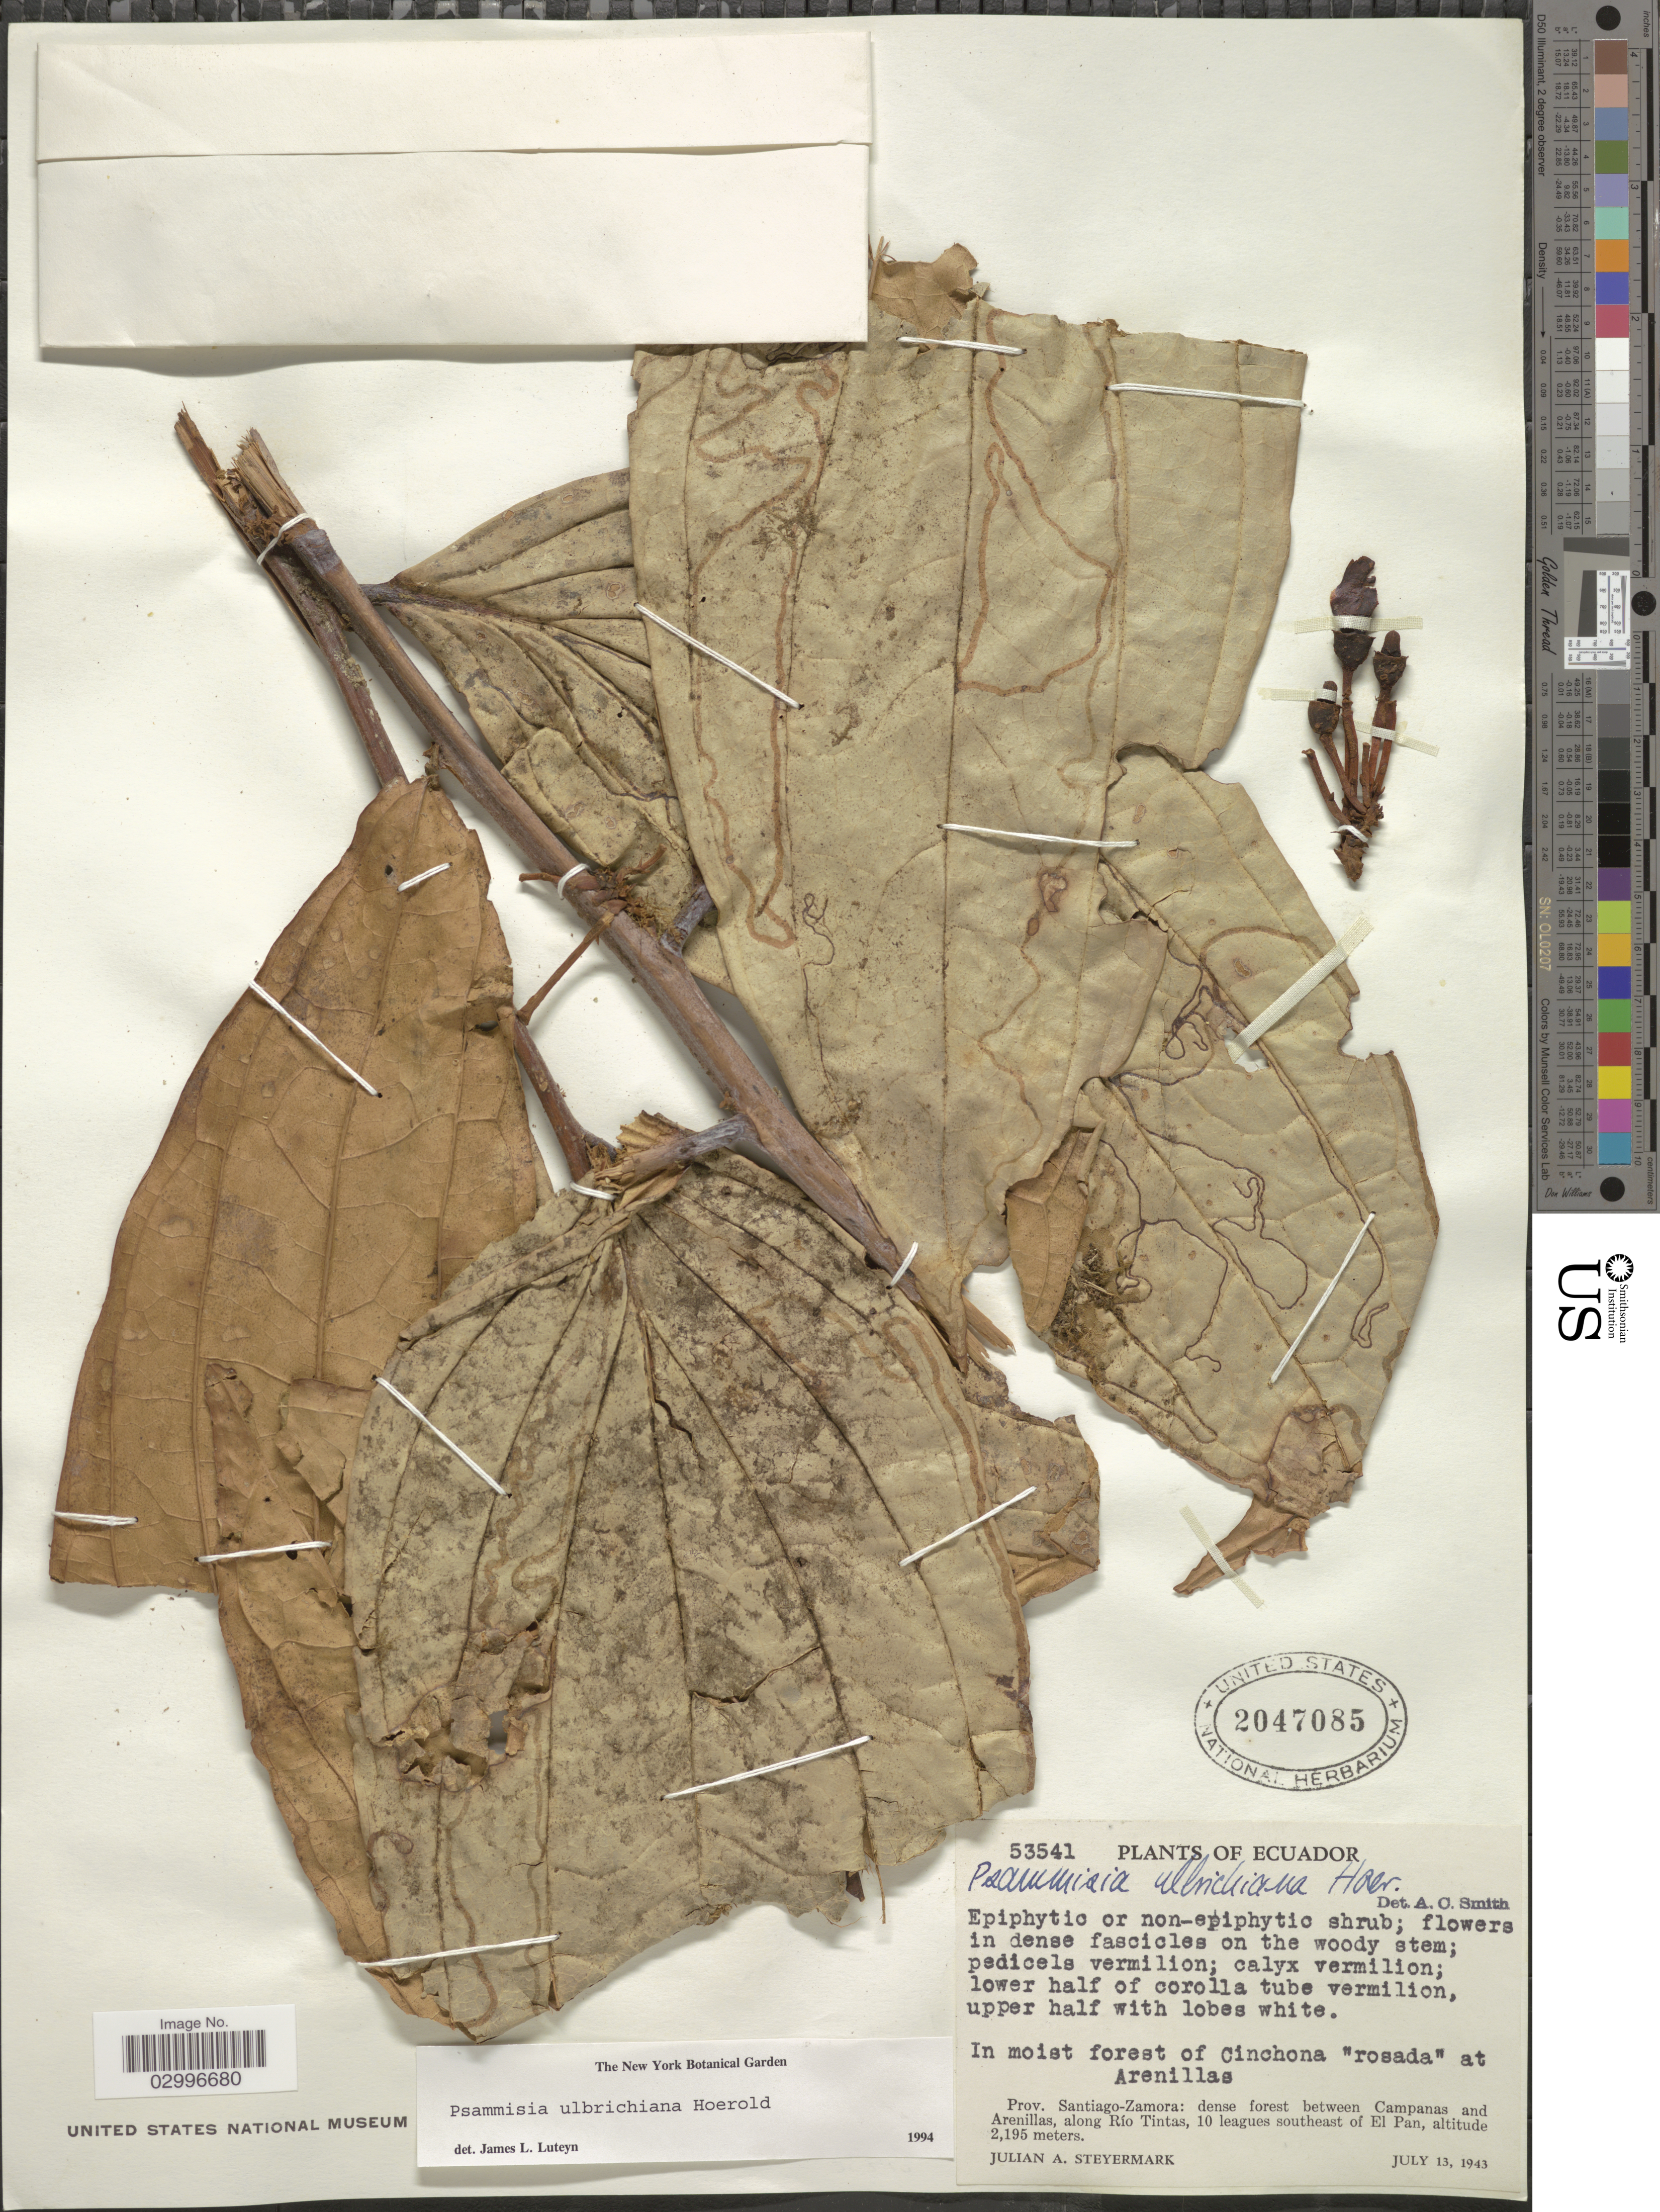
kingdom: Plantae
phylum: Tracheophyta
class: Magnoliopsida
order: Ericales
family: Ericaceae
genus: Psammisia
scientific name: Psammisia ulbrichiana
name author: Hoerold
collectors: J. Steyermark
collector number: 53541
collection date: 1943-07-13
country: Ecuador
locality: In moist forest of Cinchona 'rosada' at Arenillas. prov. Santiago-Zamora: dense forest between Campanas and Arenillas, along Río Tintas, 10 leagues southeast of El Pan.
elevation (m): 2195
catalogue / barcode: US 2047085